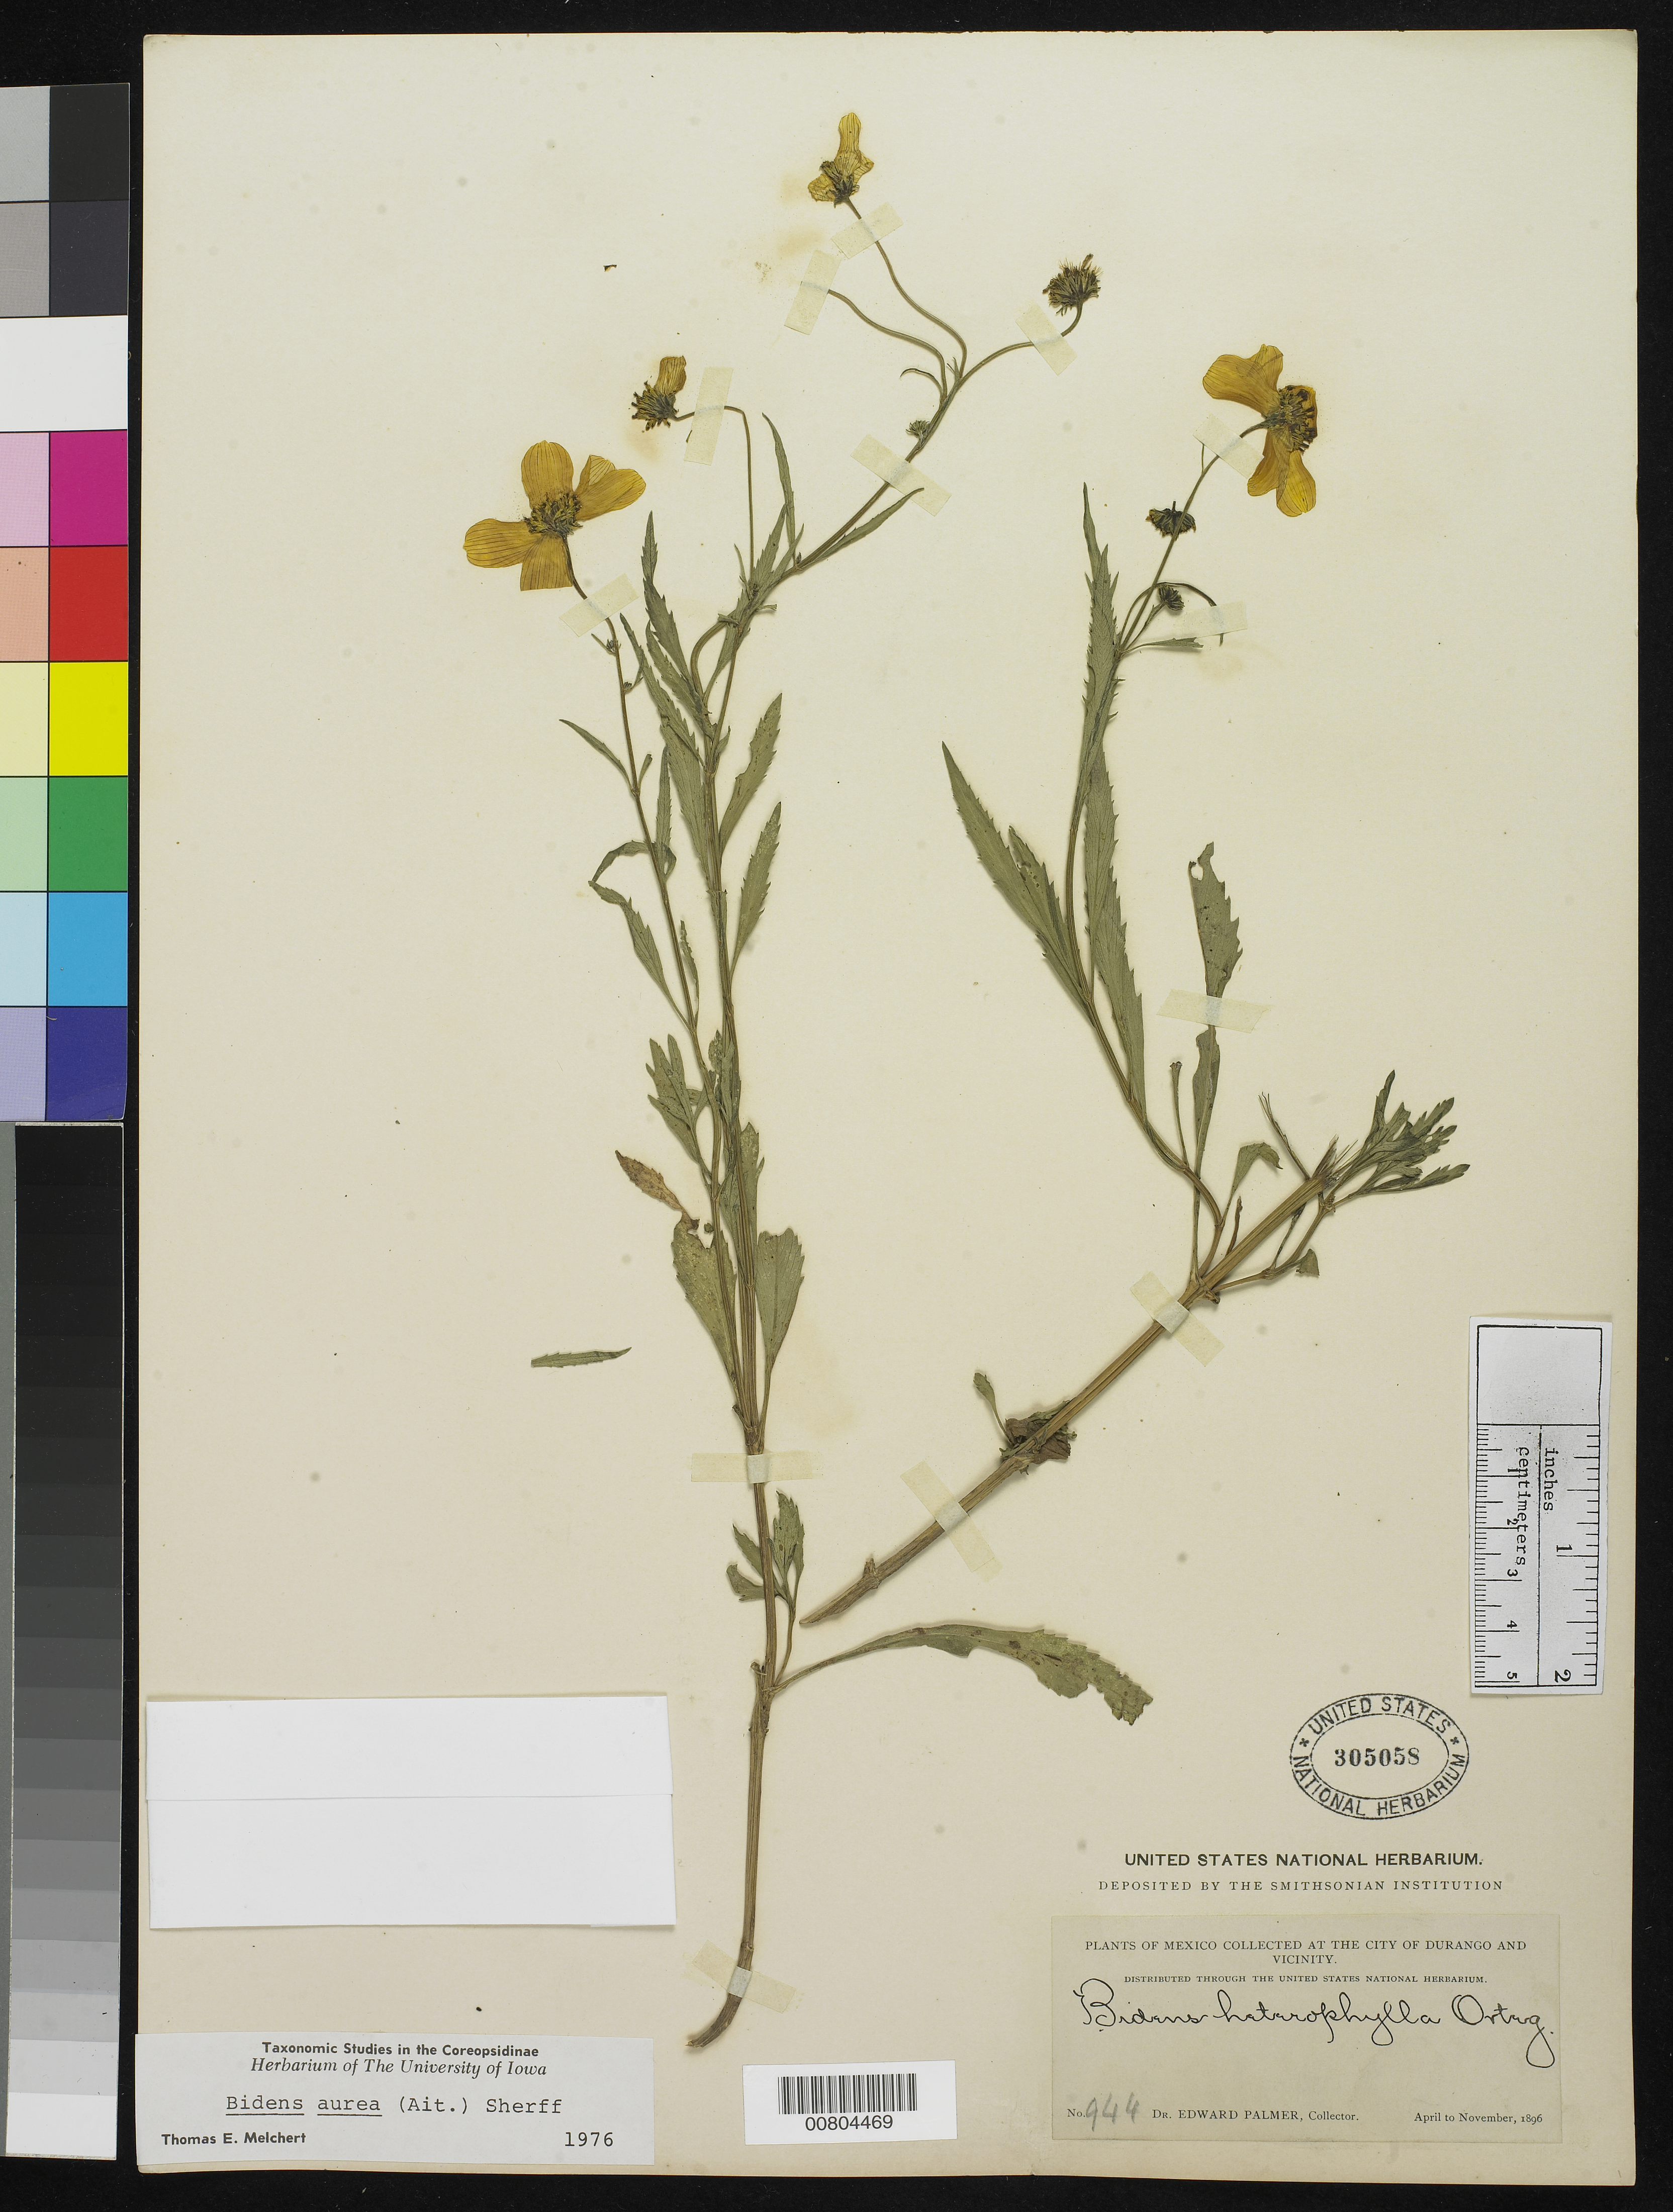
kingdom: Plantae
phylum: Tracheophyta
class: Magnoliopsida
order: Asterales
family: Asteraceae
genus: Bidens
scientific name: Bidens aurea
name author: (Aiton) Sherff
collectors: E. Palmer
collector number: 944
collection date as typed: Apr 1896 to -- Nov 1896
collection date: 1896-04/1896-11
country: Mexico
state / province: Durango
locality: City of Durango and vicinity.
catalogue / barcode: US 305058